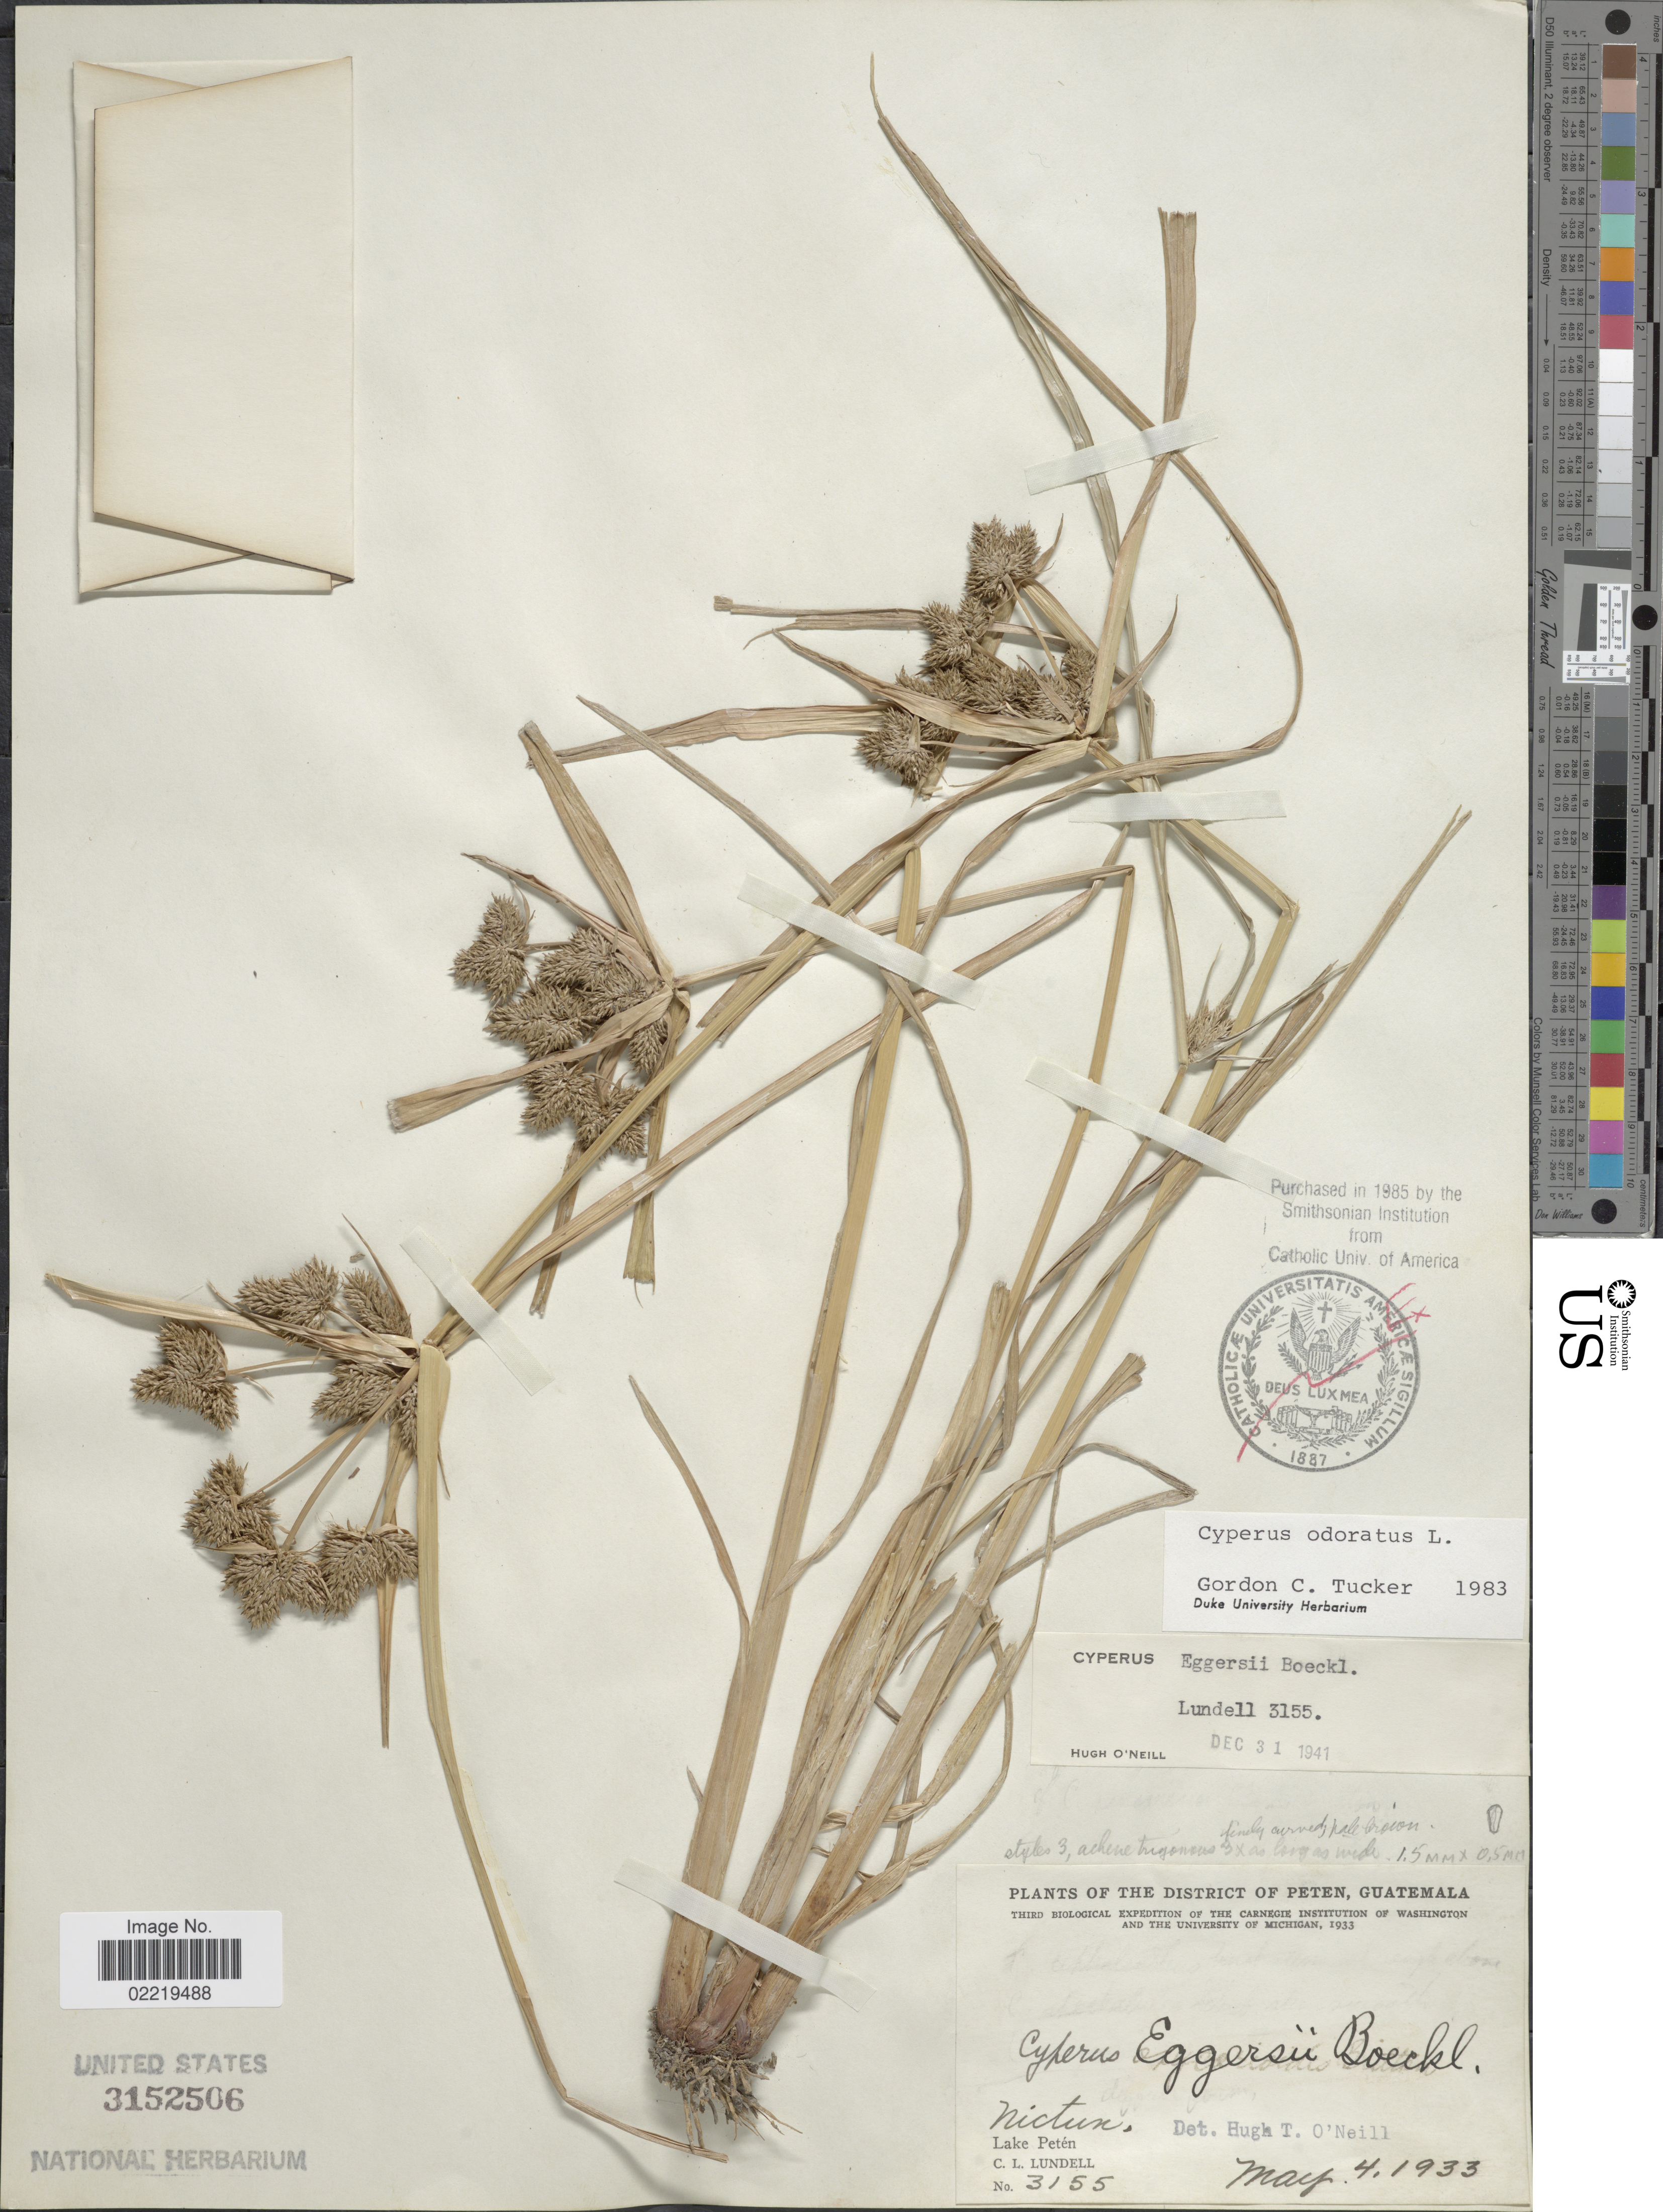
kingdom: Plantae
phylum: Tracheophyta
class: Liliopsida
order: Poales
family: Cyperaceae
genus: Cyperus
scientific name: Cyperus odoratus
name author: L.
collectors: C. L. Lundell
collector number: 3155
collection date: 1933-05-04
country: Guatemala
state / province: El Petén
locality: District of Peten, Nictun, Lake Peten.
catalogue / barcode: US 3152506